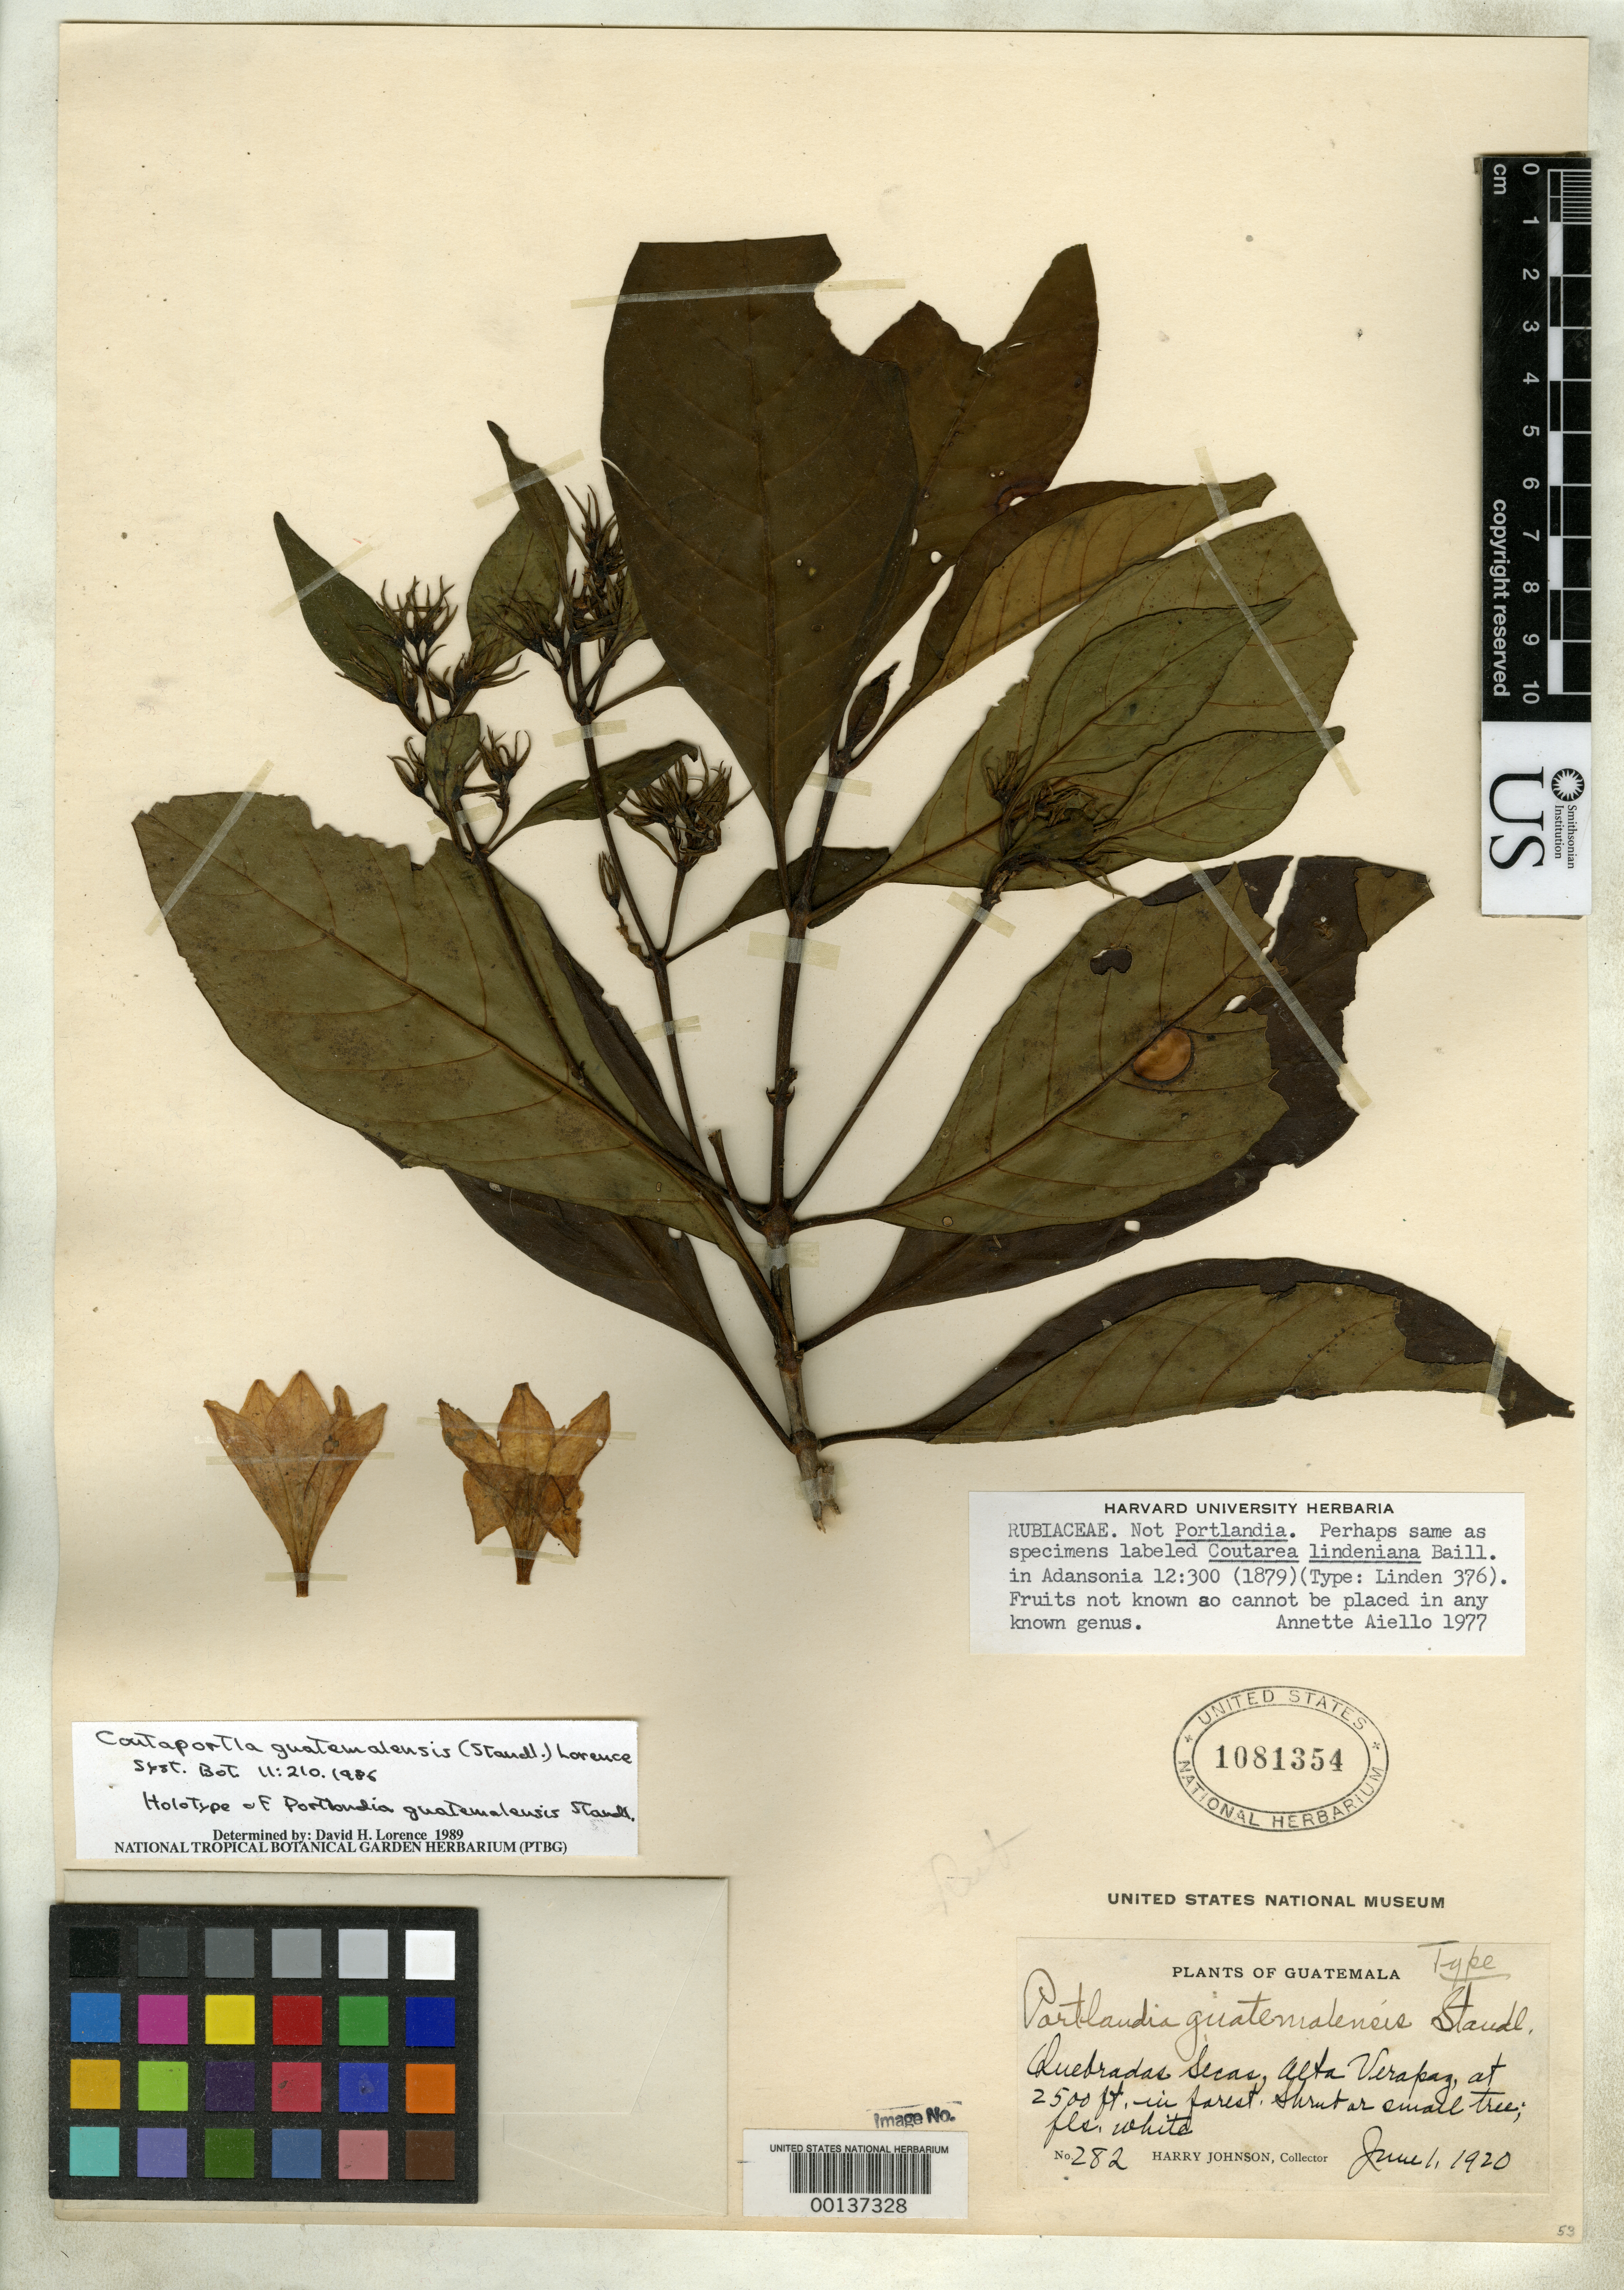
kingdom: Plantae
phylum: Tracheophyta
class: Magnoliopsida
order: Gentianales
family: Rubiaceae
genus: Portlandia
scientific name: Portlandia guatemalensis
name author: Standl.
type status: Holotype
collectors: H. Johnson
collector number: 282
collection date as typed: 01 Jun 1920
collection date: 1920-06-01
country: Guatemala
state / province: Alta Verapaz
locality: Quebrada Secas.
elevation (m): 762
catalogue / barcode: US 1081354